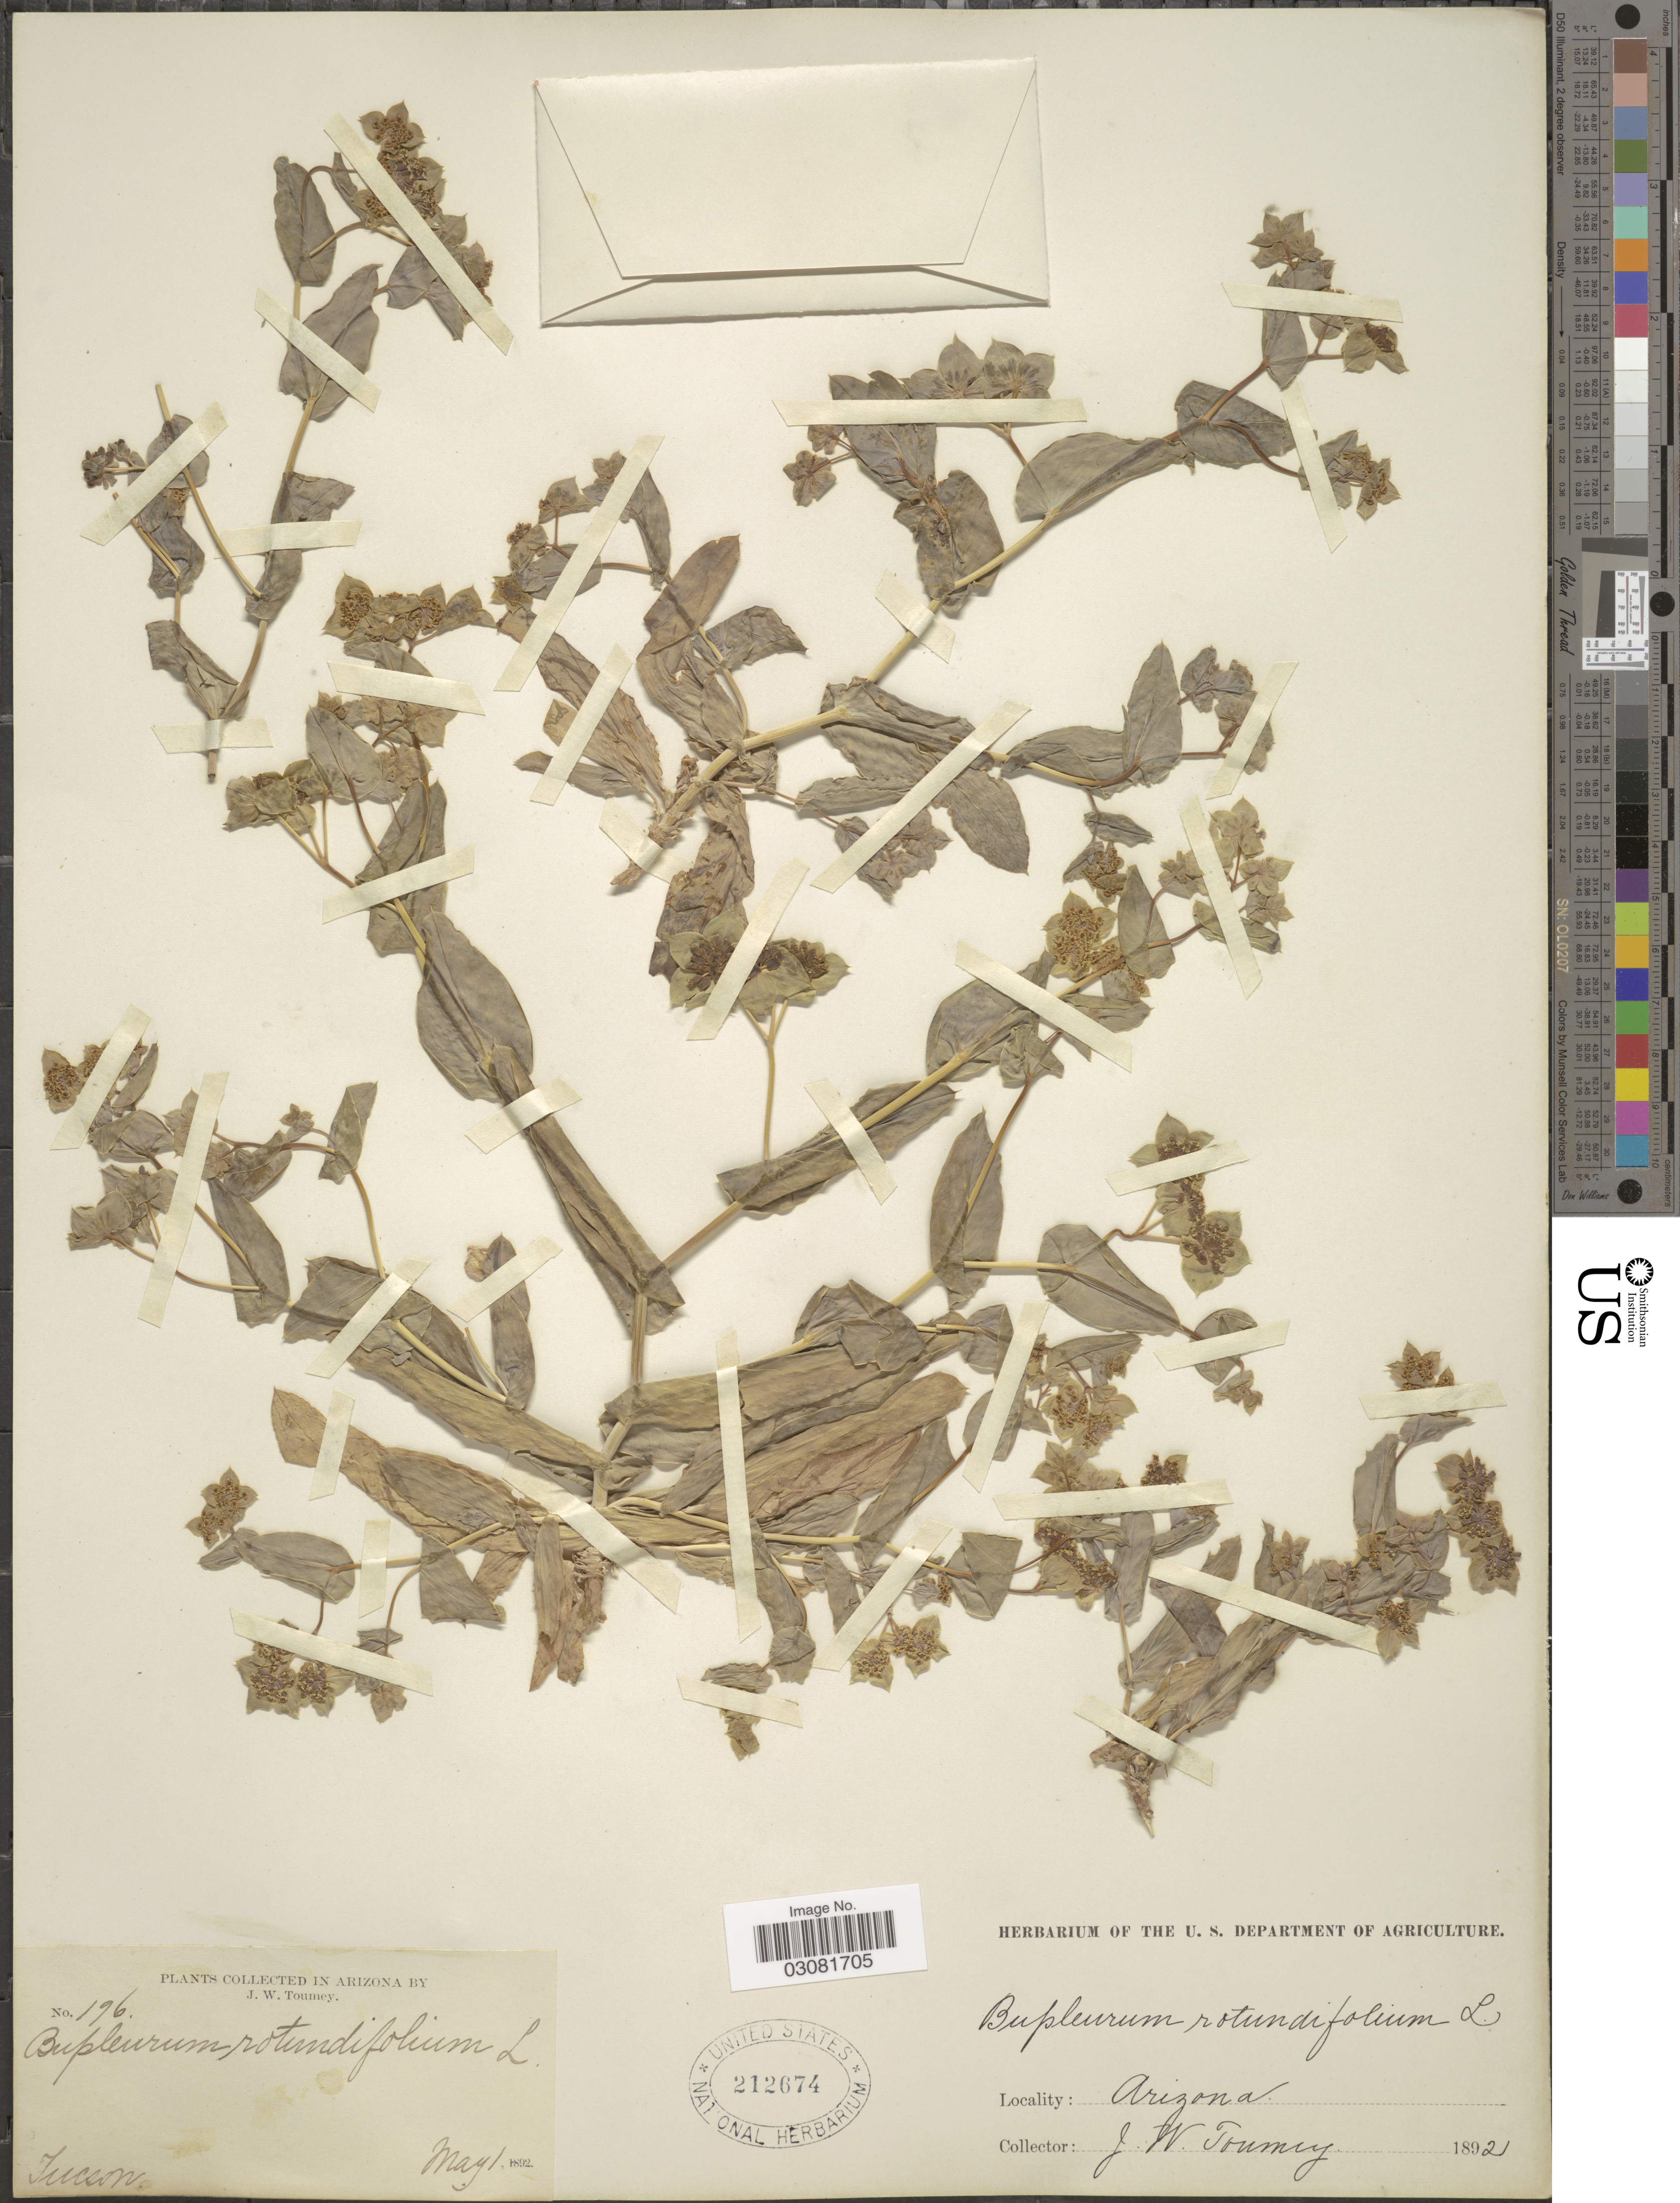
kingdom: Plantae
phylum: Tracheophyta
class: Magnoliopsida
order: Apiales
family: Apiaceae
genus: Bupleurum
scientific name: Bupleurum rotundifolium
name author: L.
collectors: J. W. Toumey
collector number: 196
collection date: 1892-05-01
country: United States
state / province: Arizona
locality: Tucson.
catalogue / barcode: US 212674